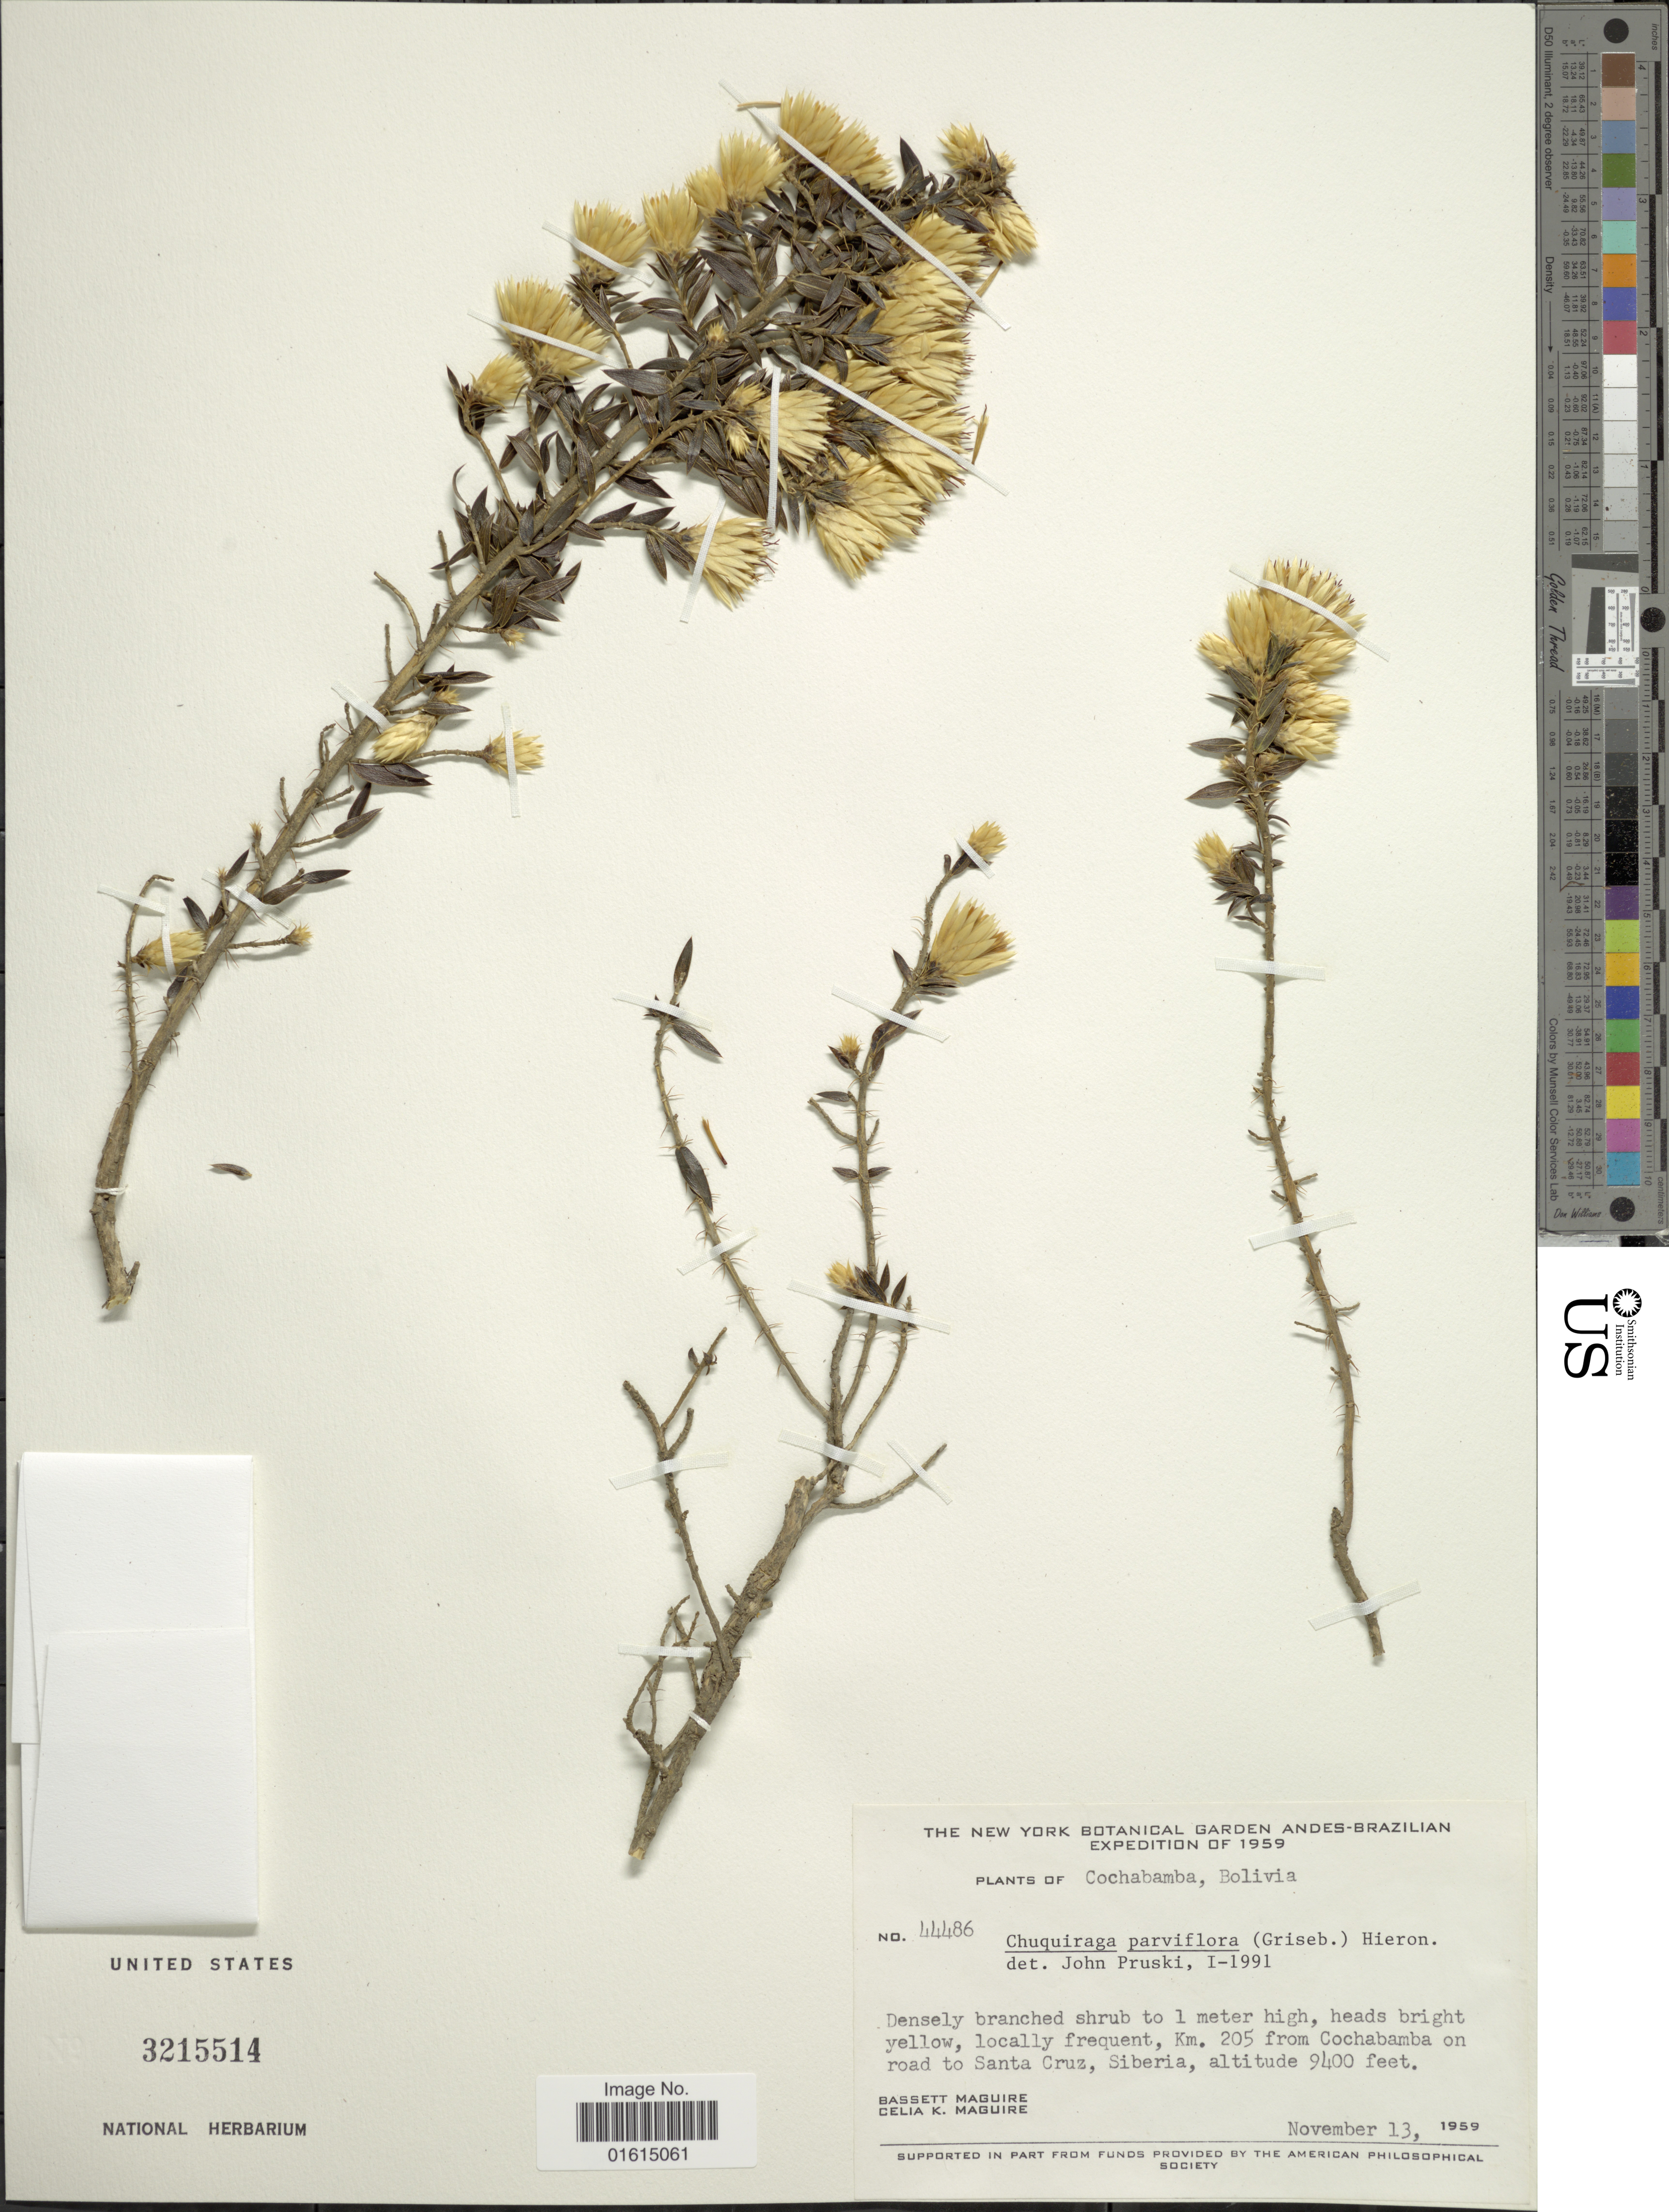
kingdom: Plantae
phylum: Tracheophyta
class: Magnoliopsida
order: Asterales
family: Asteraceae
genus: Chuquiraga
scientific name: Chuquiraga parviflora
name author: (Griseb.) Hieron.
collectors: B. Maguire & C. K. Maguire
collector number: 44486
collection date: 1959-11-13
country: Bolivia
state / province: Cochabamba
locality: Km. 205 from Cochabamba on road to Santa Cruz, Siberia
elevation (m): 2865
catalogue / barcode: US 3215514